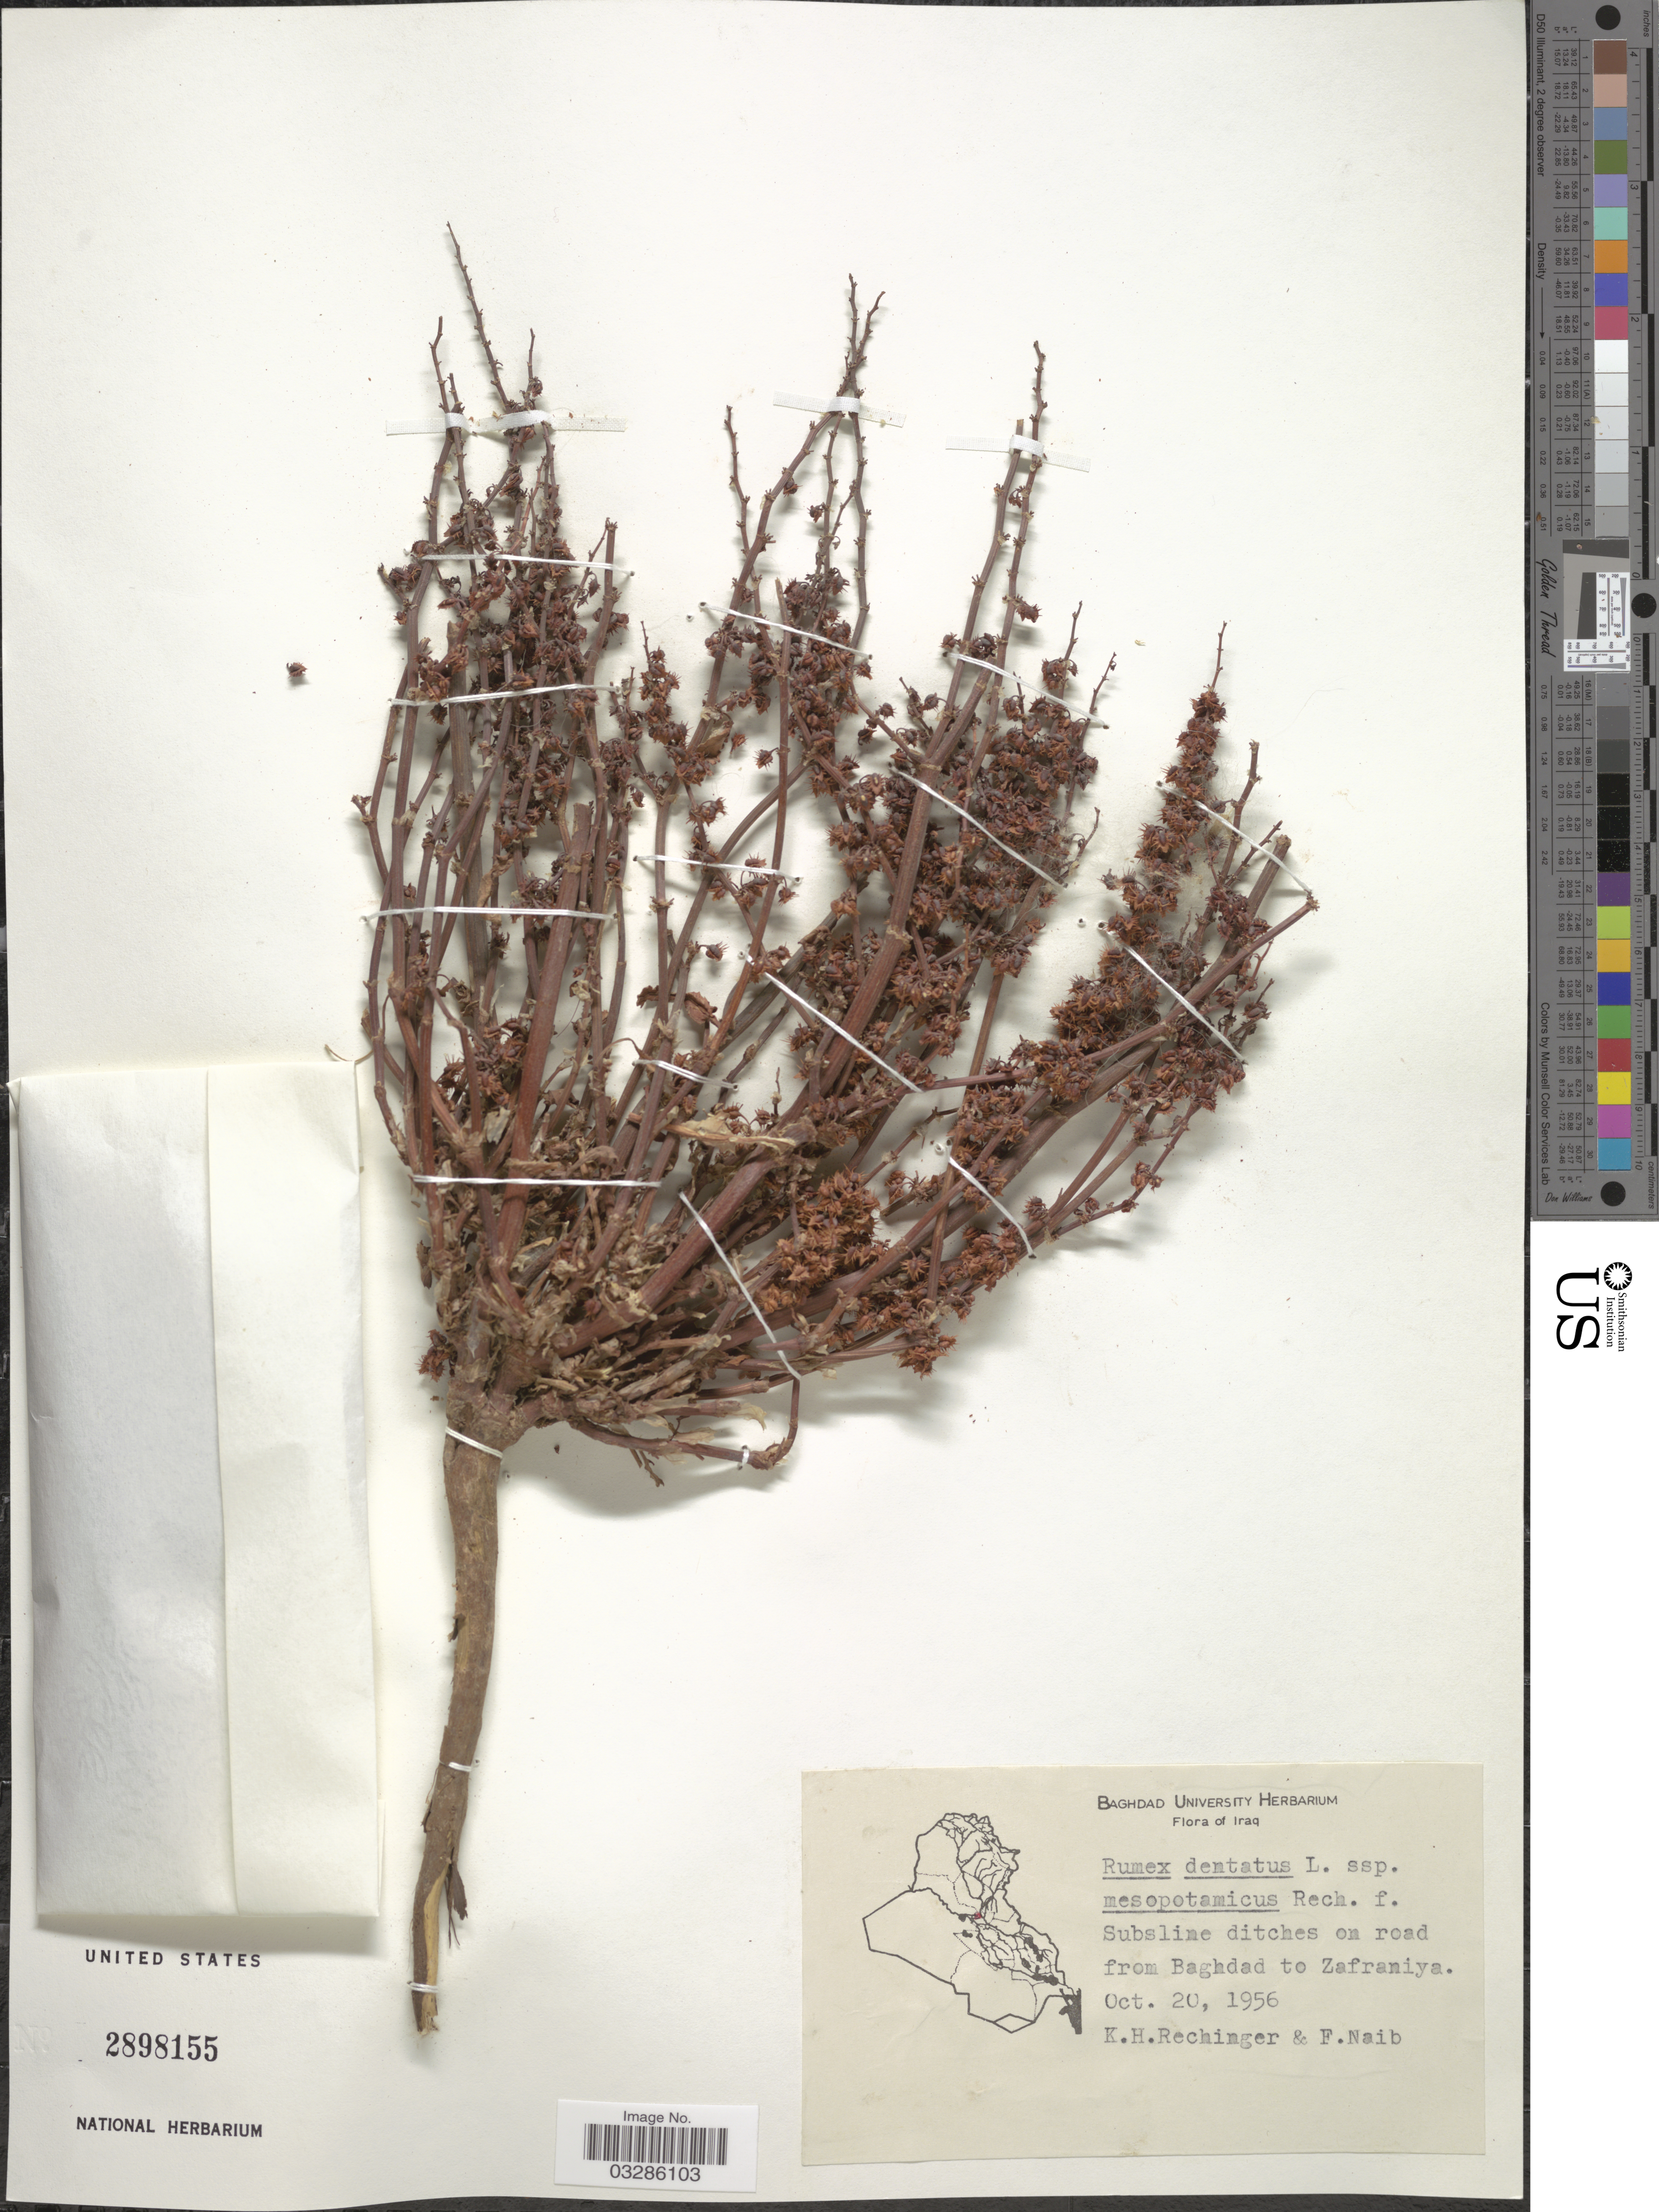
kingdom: Plantae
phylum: Tracheophyta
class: Magnoliopsida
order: Caryophyllales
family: Polygonaceae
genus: Rumex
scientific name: Rumex dentatus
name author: L.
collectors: K. H. Rechinger & F. Naib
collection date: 1956-10-20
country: Iraq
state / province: Baghdad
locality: Subsline ditches on road from Baghdad to Zafraniya.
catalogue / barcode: US 2898155